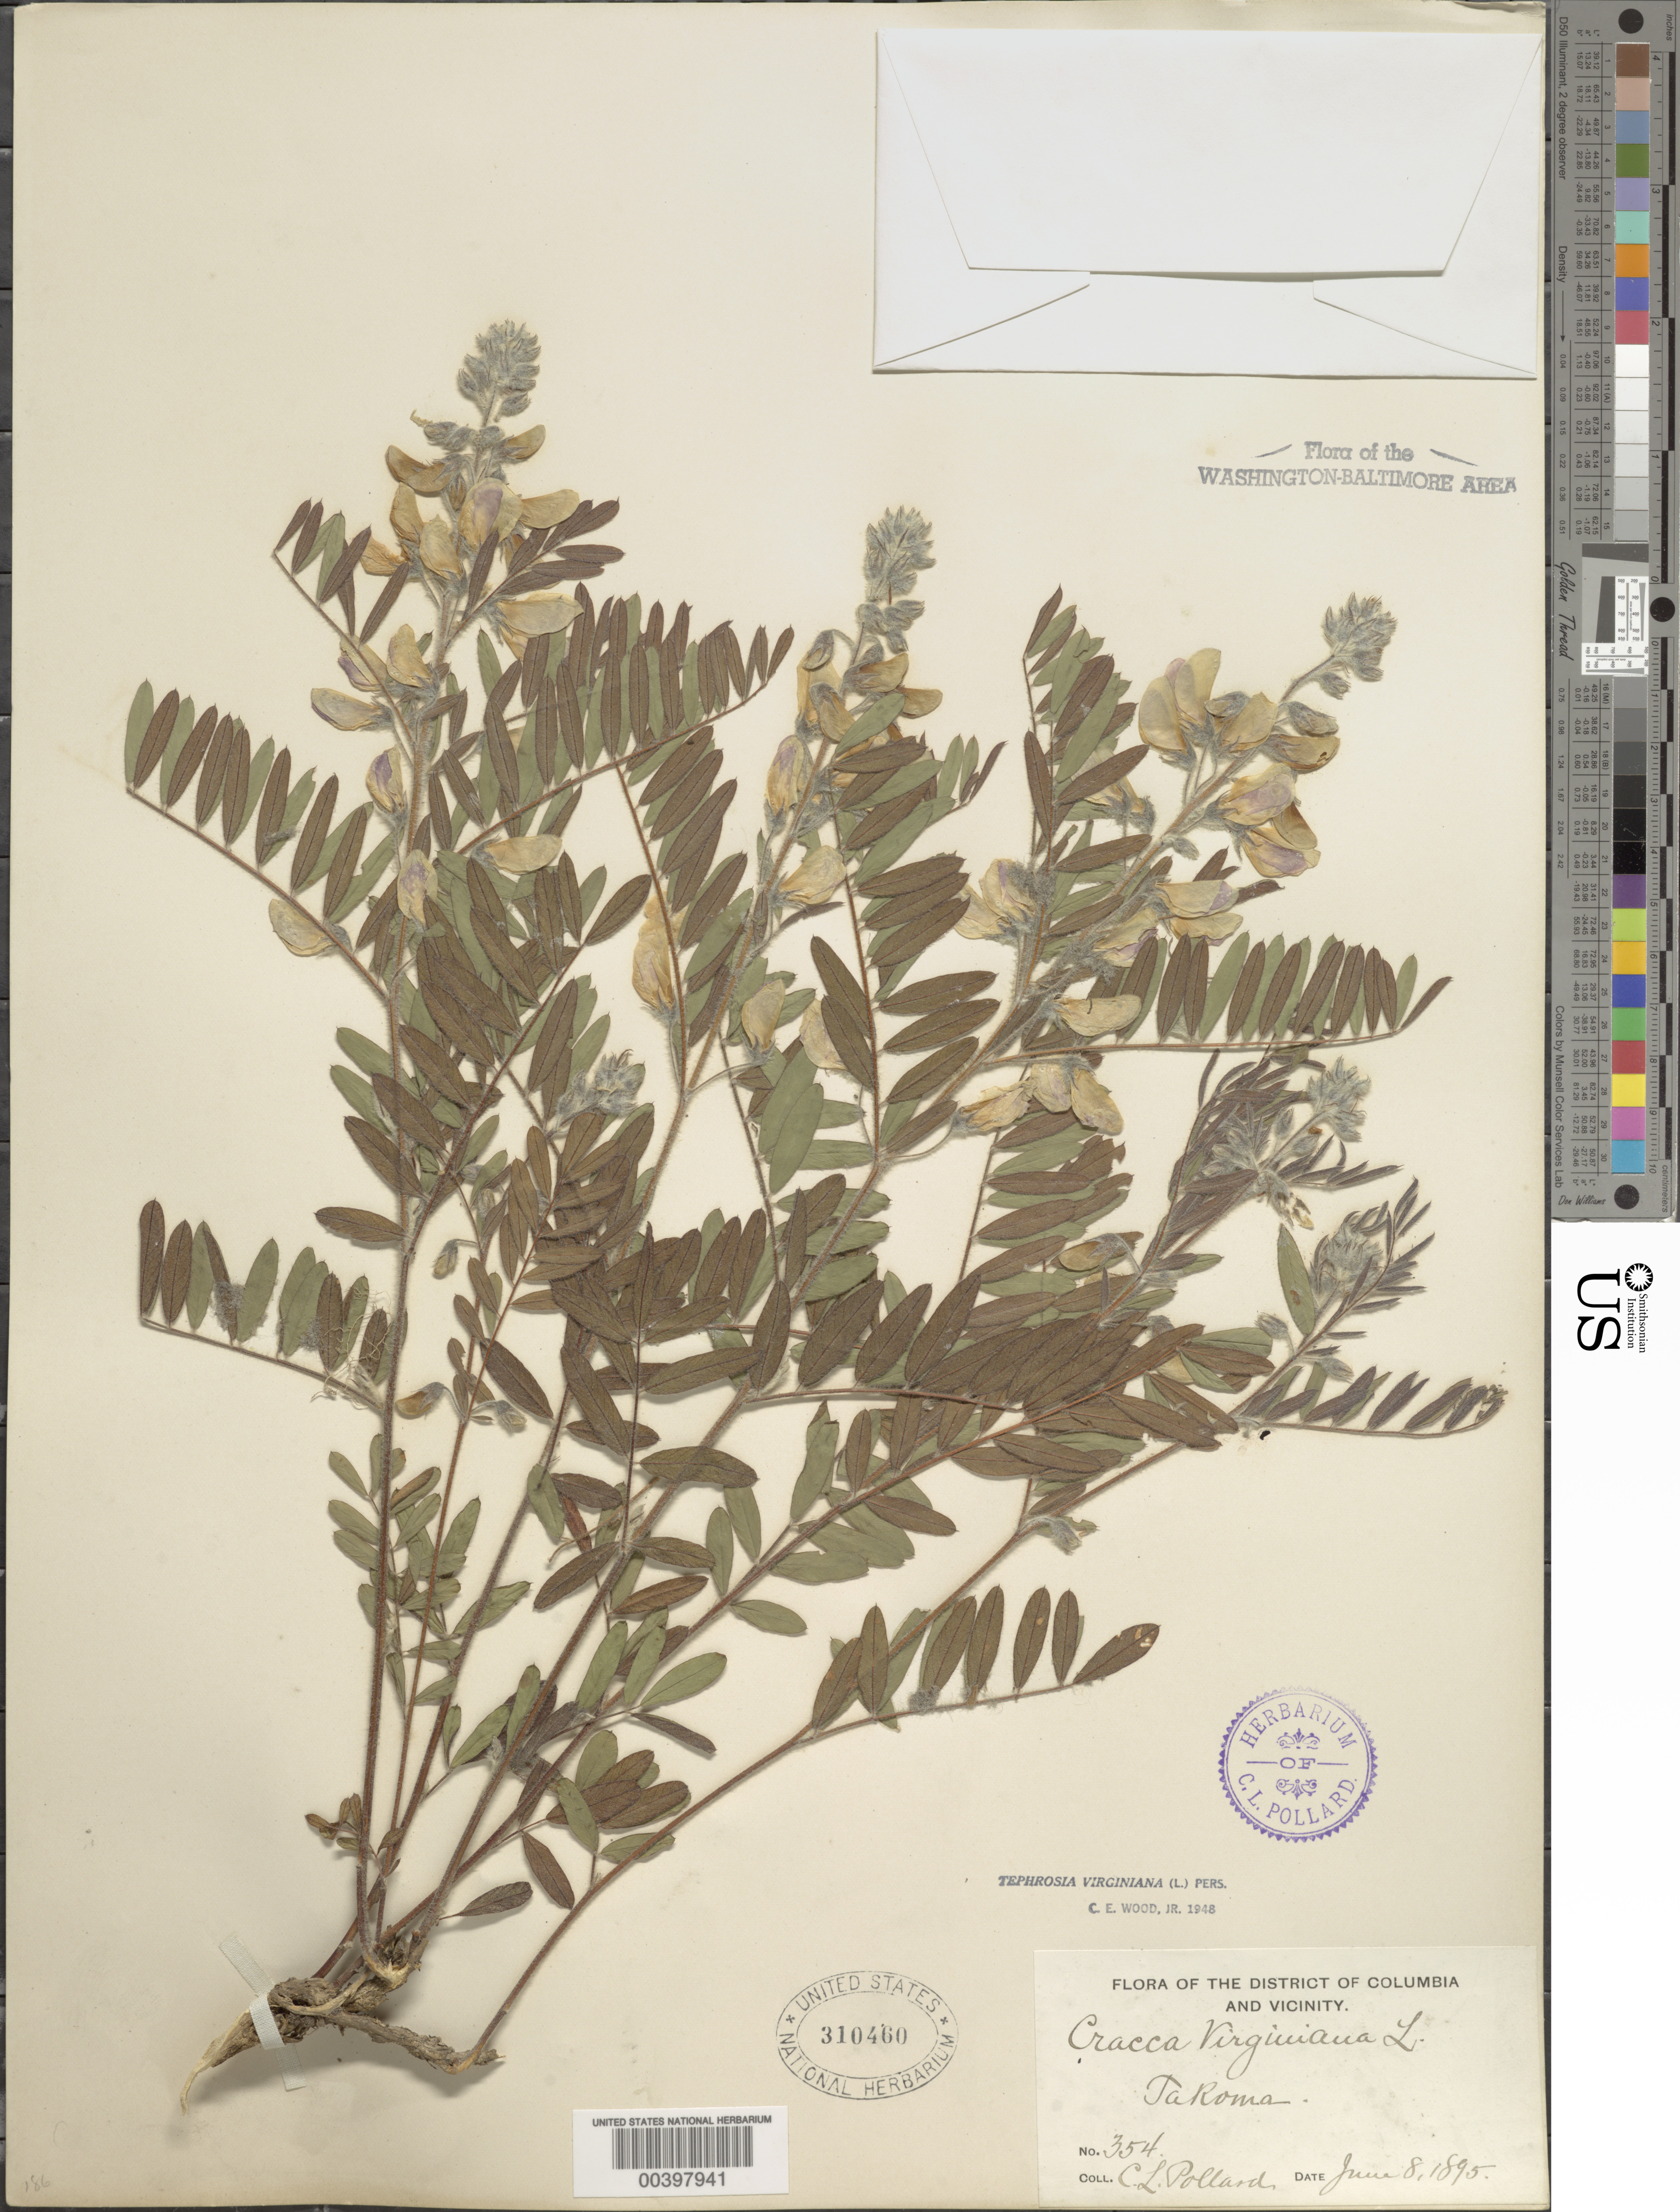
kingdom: Plantae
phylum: Tracheophyta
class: Magnoliopsida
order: Fabales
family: Fabaceae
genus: Tephrosia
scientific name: Tephrosia virginiana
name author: (L.) Pers.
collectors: C. L. Pollard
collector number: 354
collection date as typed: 08 Jun 1895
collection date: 1895-06-08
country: United States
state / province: Maryland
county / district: Montgomery / Prince George's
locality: Takoma Park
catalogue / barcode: US 310460